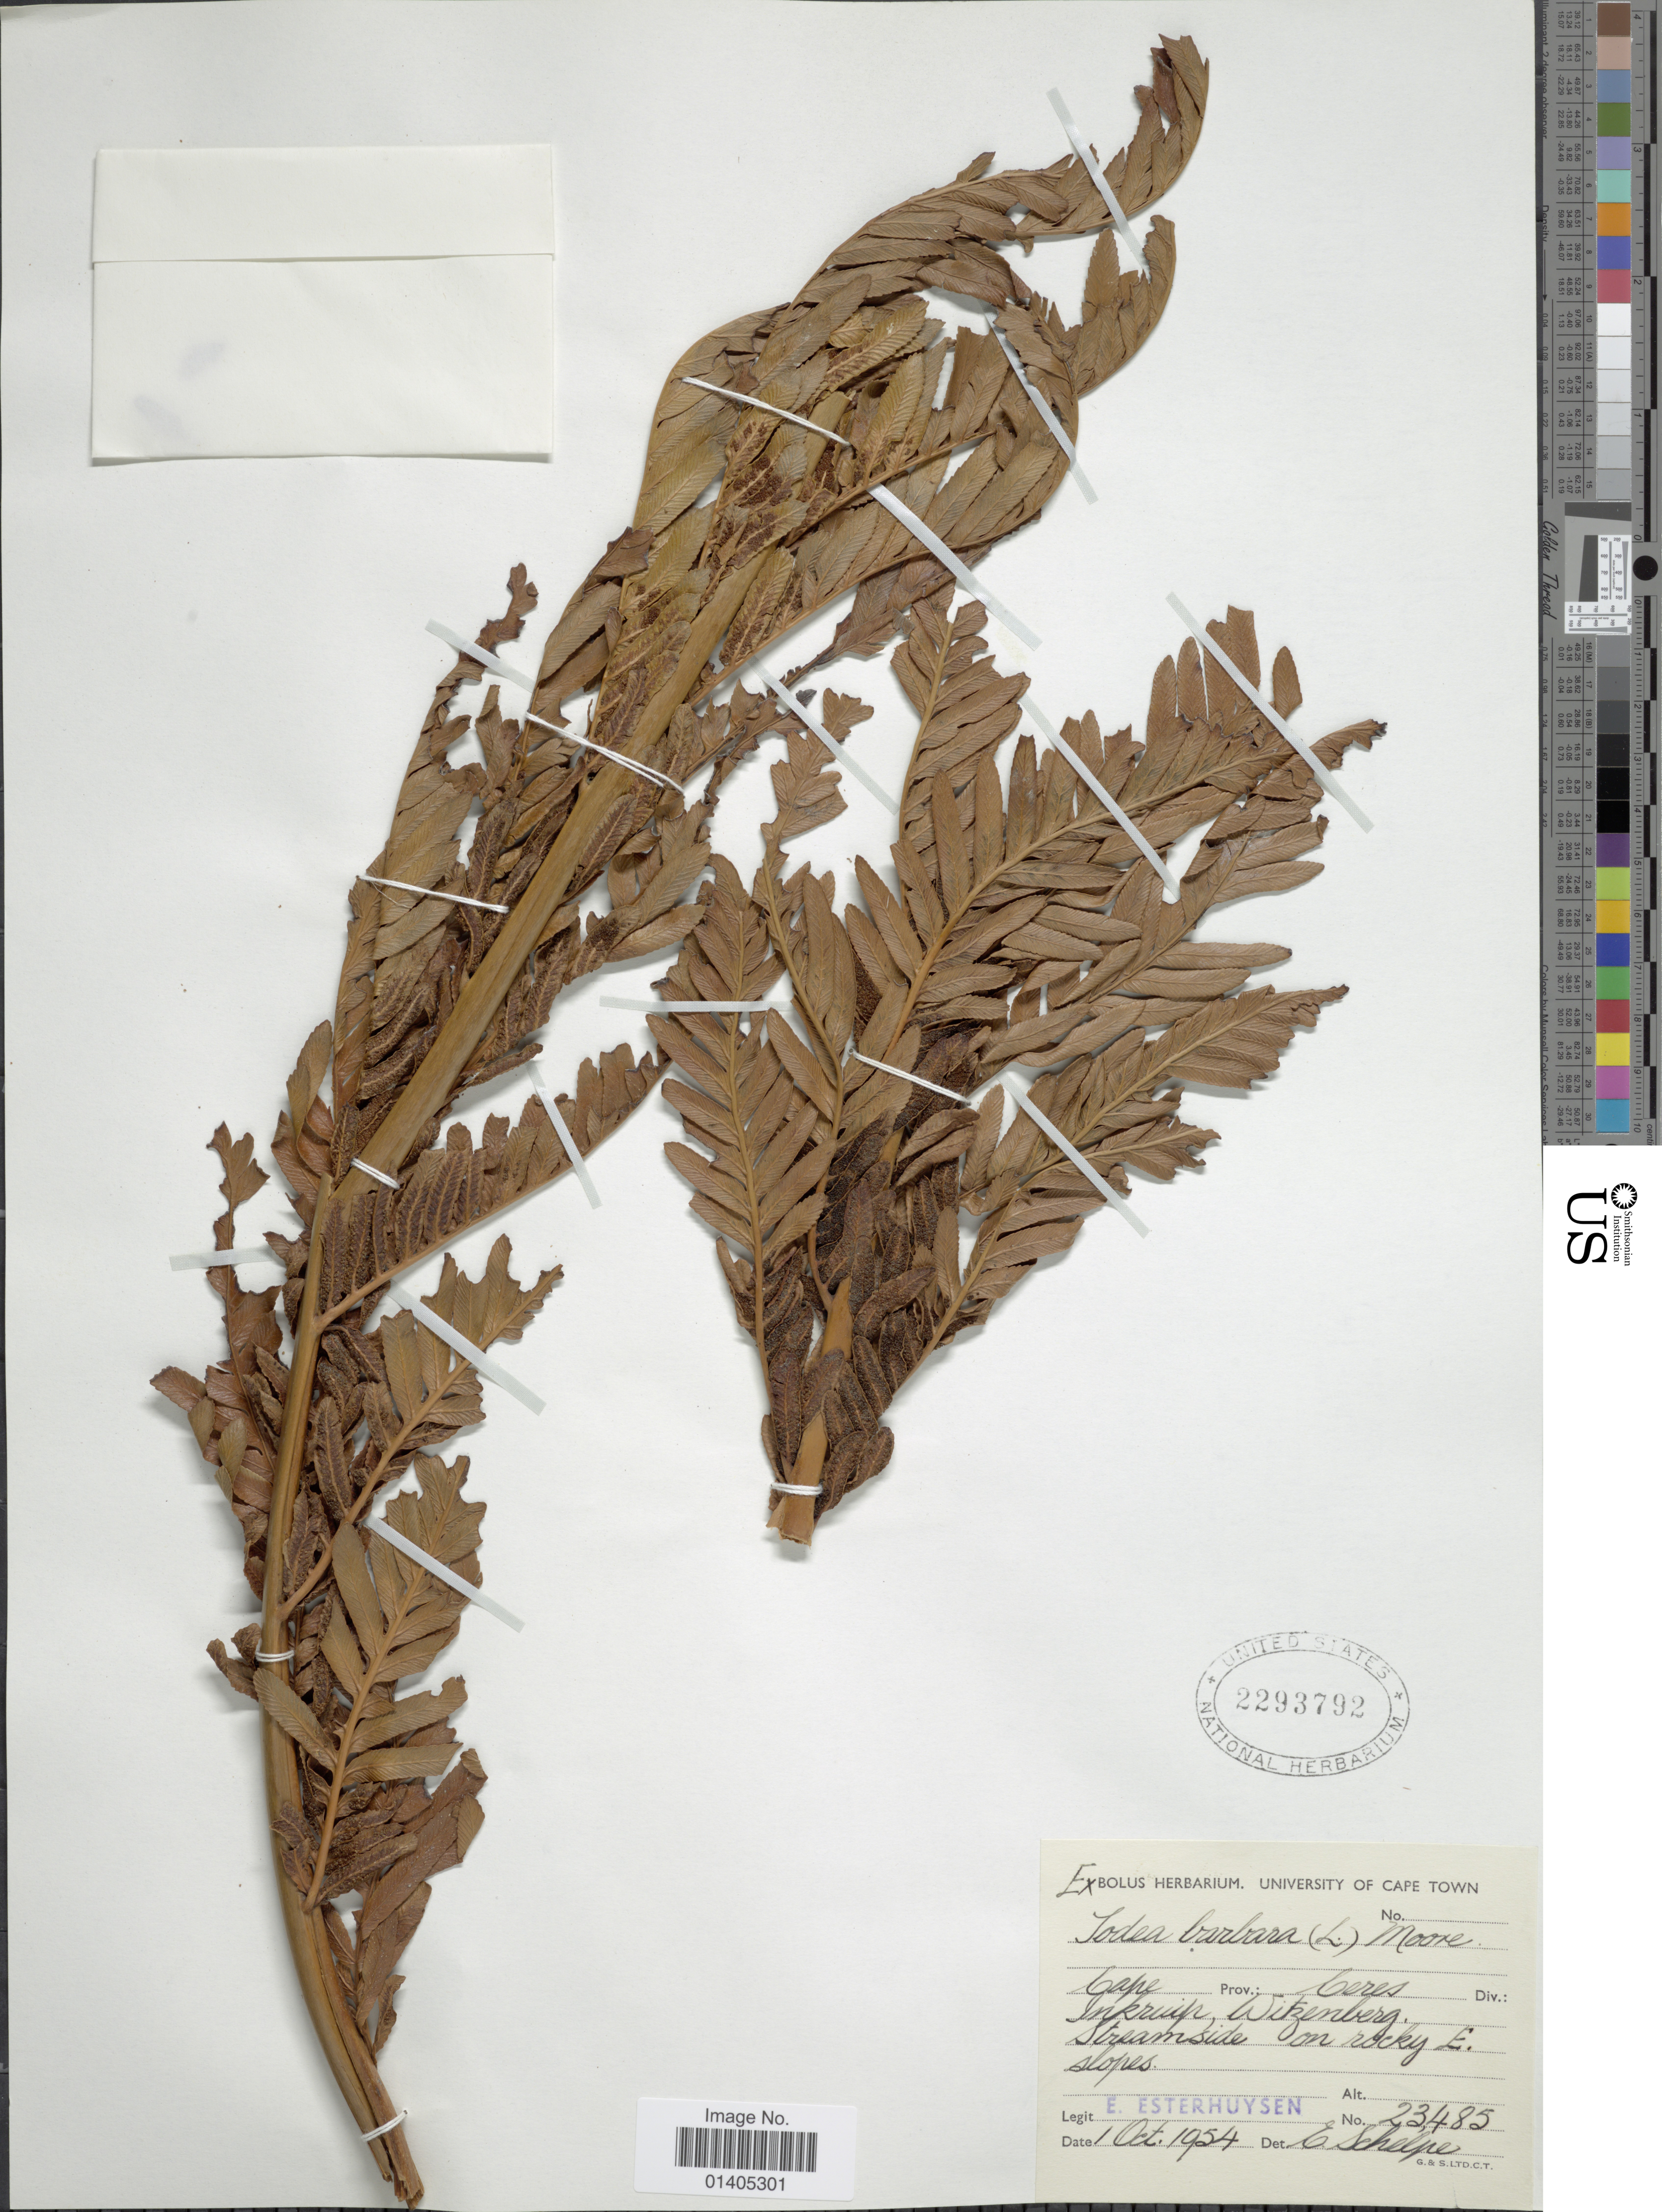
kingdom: Plantae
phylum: Tracheophyta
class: Polypodiopsida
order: Osmundales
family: Osmundaceae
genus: Todea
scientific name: Todea barbara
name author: T. Moore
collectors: E. E. Esterhuysen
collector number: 23485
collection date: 1954-10-01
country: South Africa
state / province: Western Cape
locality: Cape Prov.: Ceres Div: In kruip Witzenberg, streamside on rocky E slopes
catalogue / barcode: US 2293792